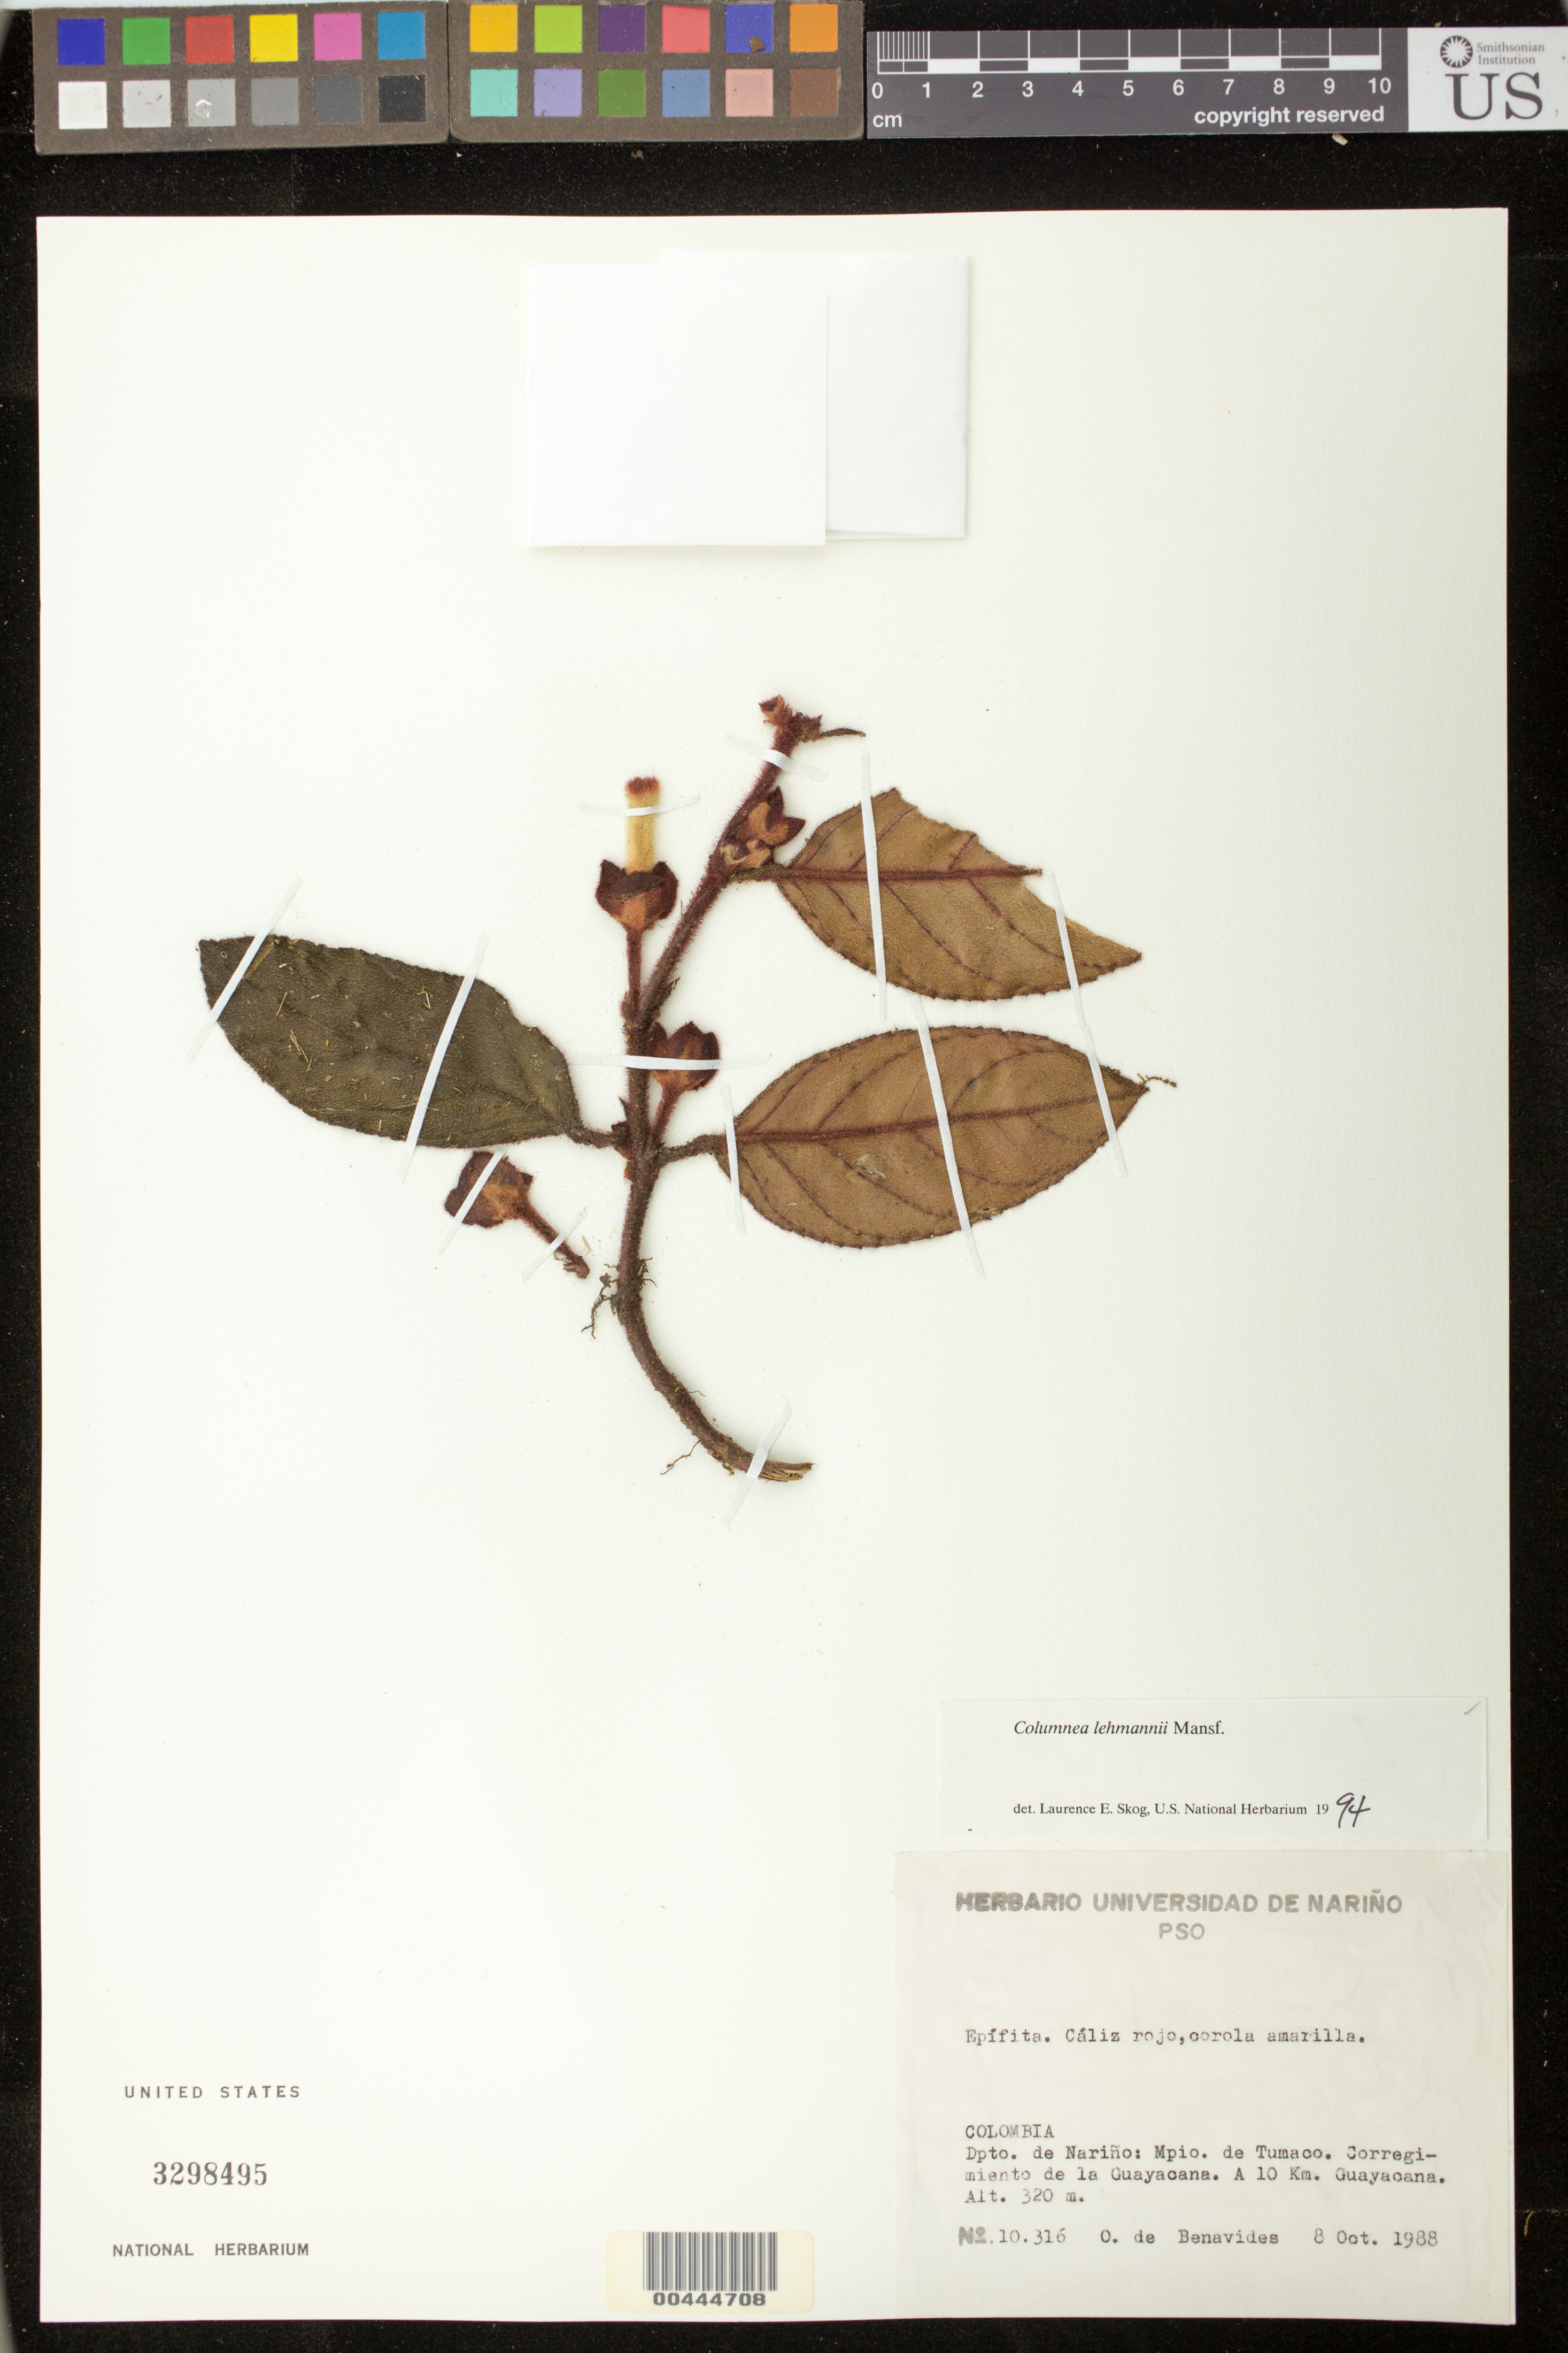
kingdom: Plantae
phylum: Tracheophyta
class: Magnoliopsida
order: Lamiales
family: Gesneriaceae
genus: Columnea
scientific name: Columnea lehmannii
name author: Mansf.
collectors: Olga S. de Benavides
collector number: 10316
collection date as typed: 08 Oct 1988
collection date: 1988-10-08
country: Colombia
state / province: Nariño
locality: Tumaco mun., Corregimeinto de la guayacana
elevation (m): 320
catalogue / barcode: US 3298495